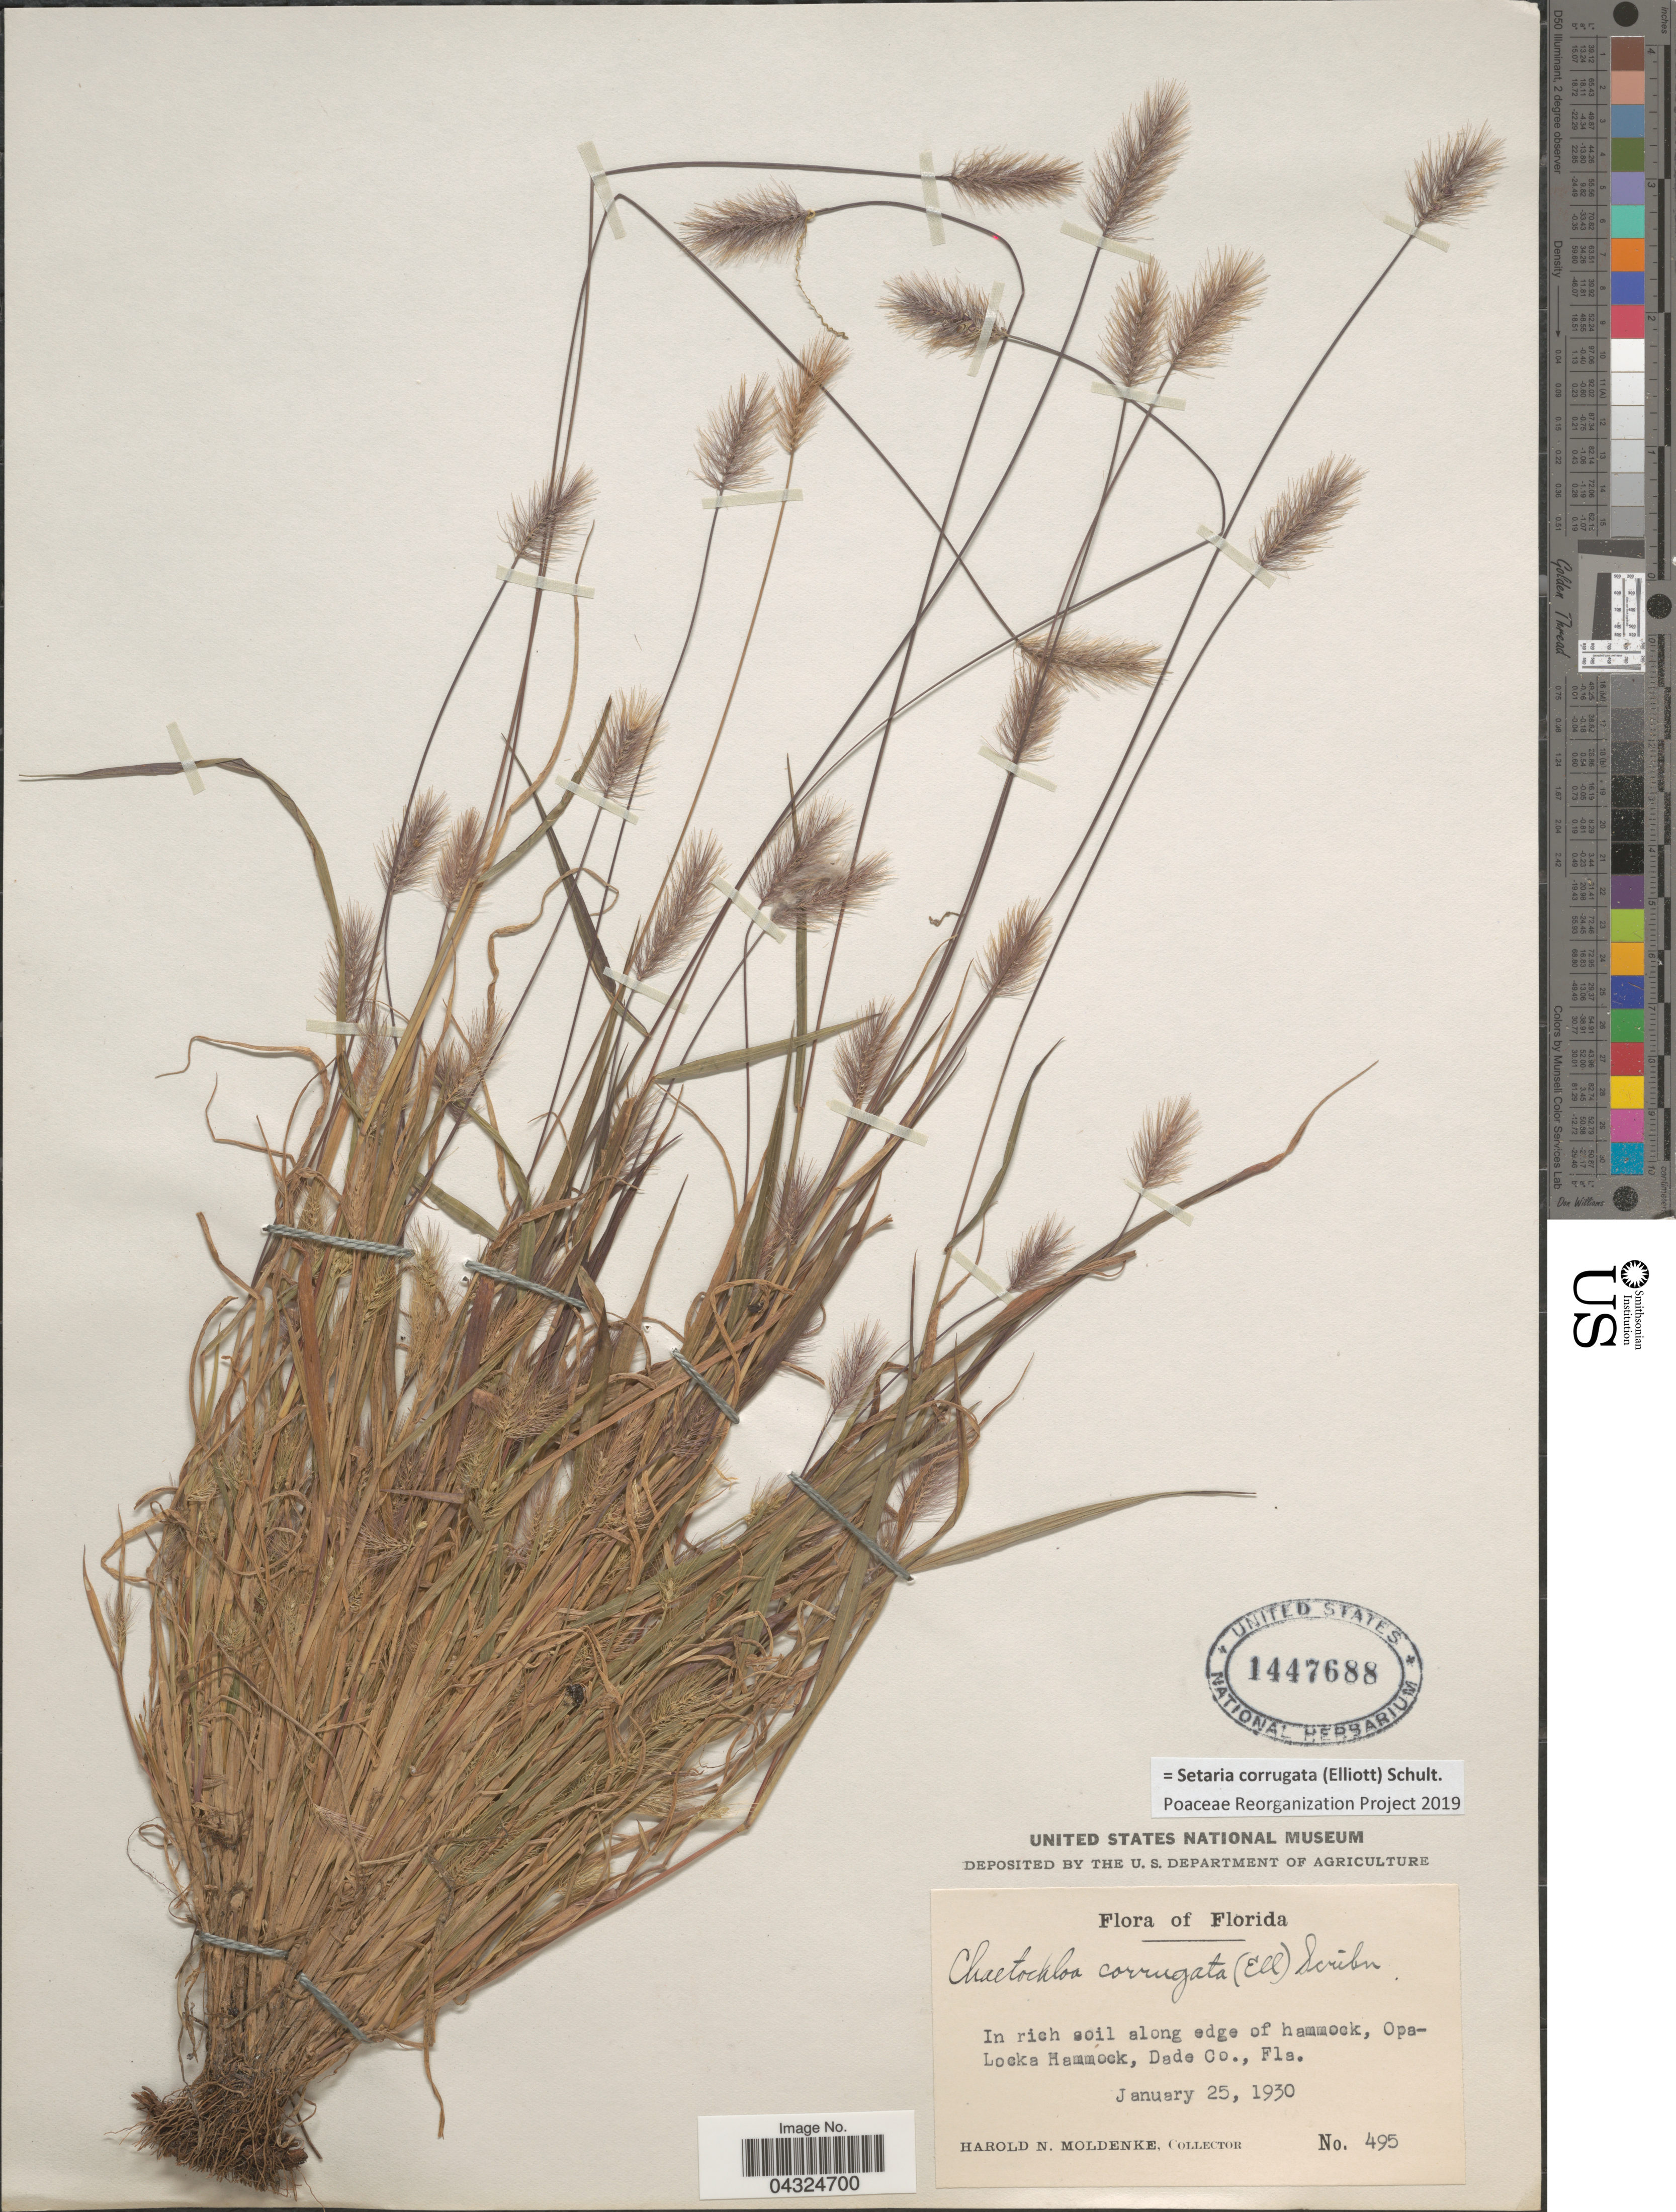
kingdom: Plantae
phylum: Tracheophyta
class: Liliopsida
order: Poales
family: Poaceae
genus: Setaria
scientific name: Setaria corrugata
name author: (Elliott) Schult.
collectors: H. N. Moldenke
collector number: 495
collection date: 1930-01-25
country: United States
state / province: Florida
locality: In rich soil along edge of hammock, Opa-Locka Hammock, Dade Co.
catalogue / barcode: US 1447688